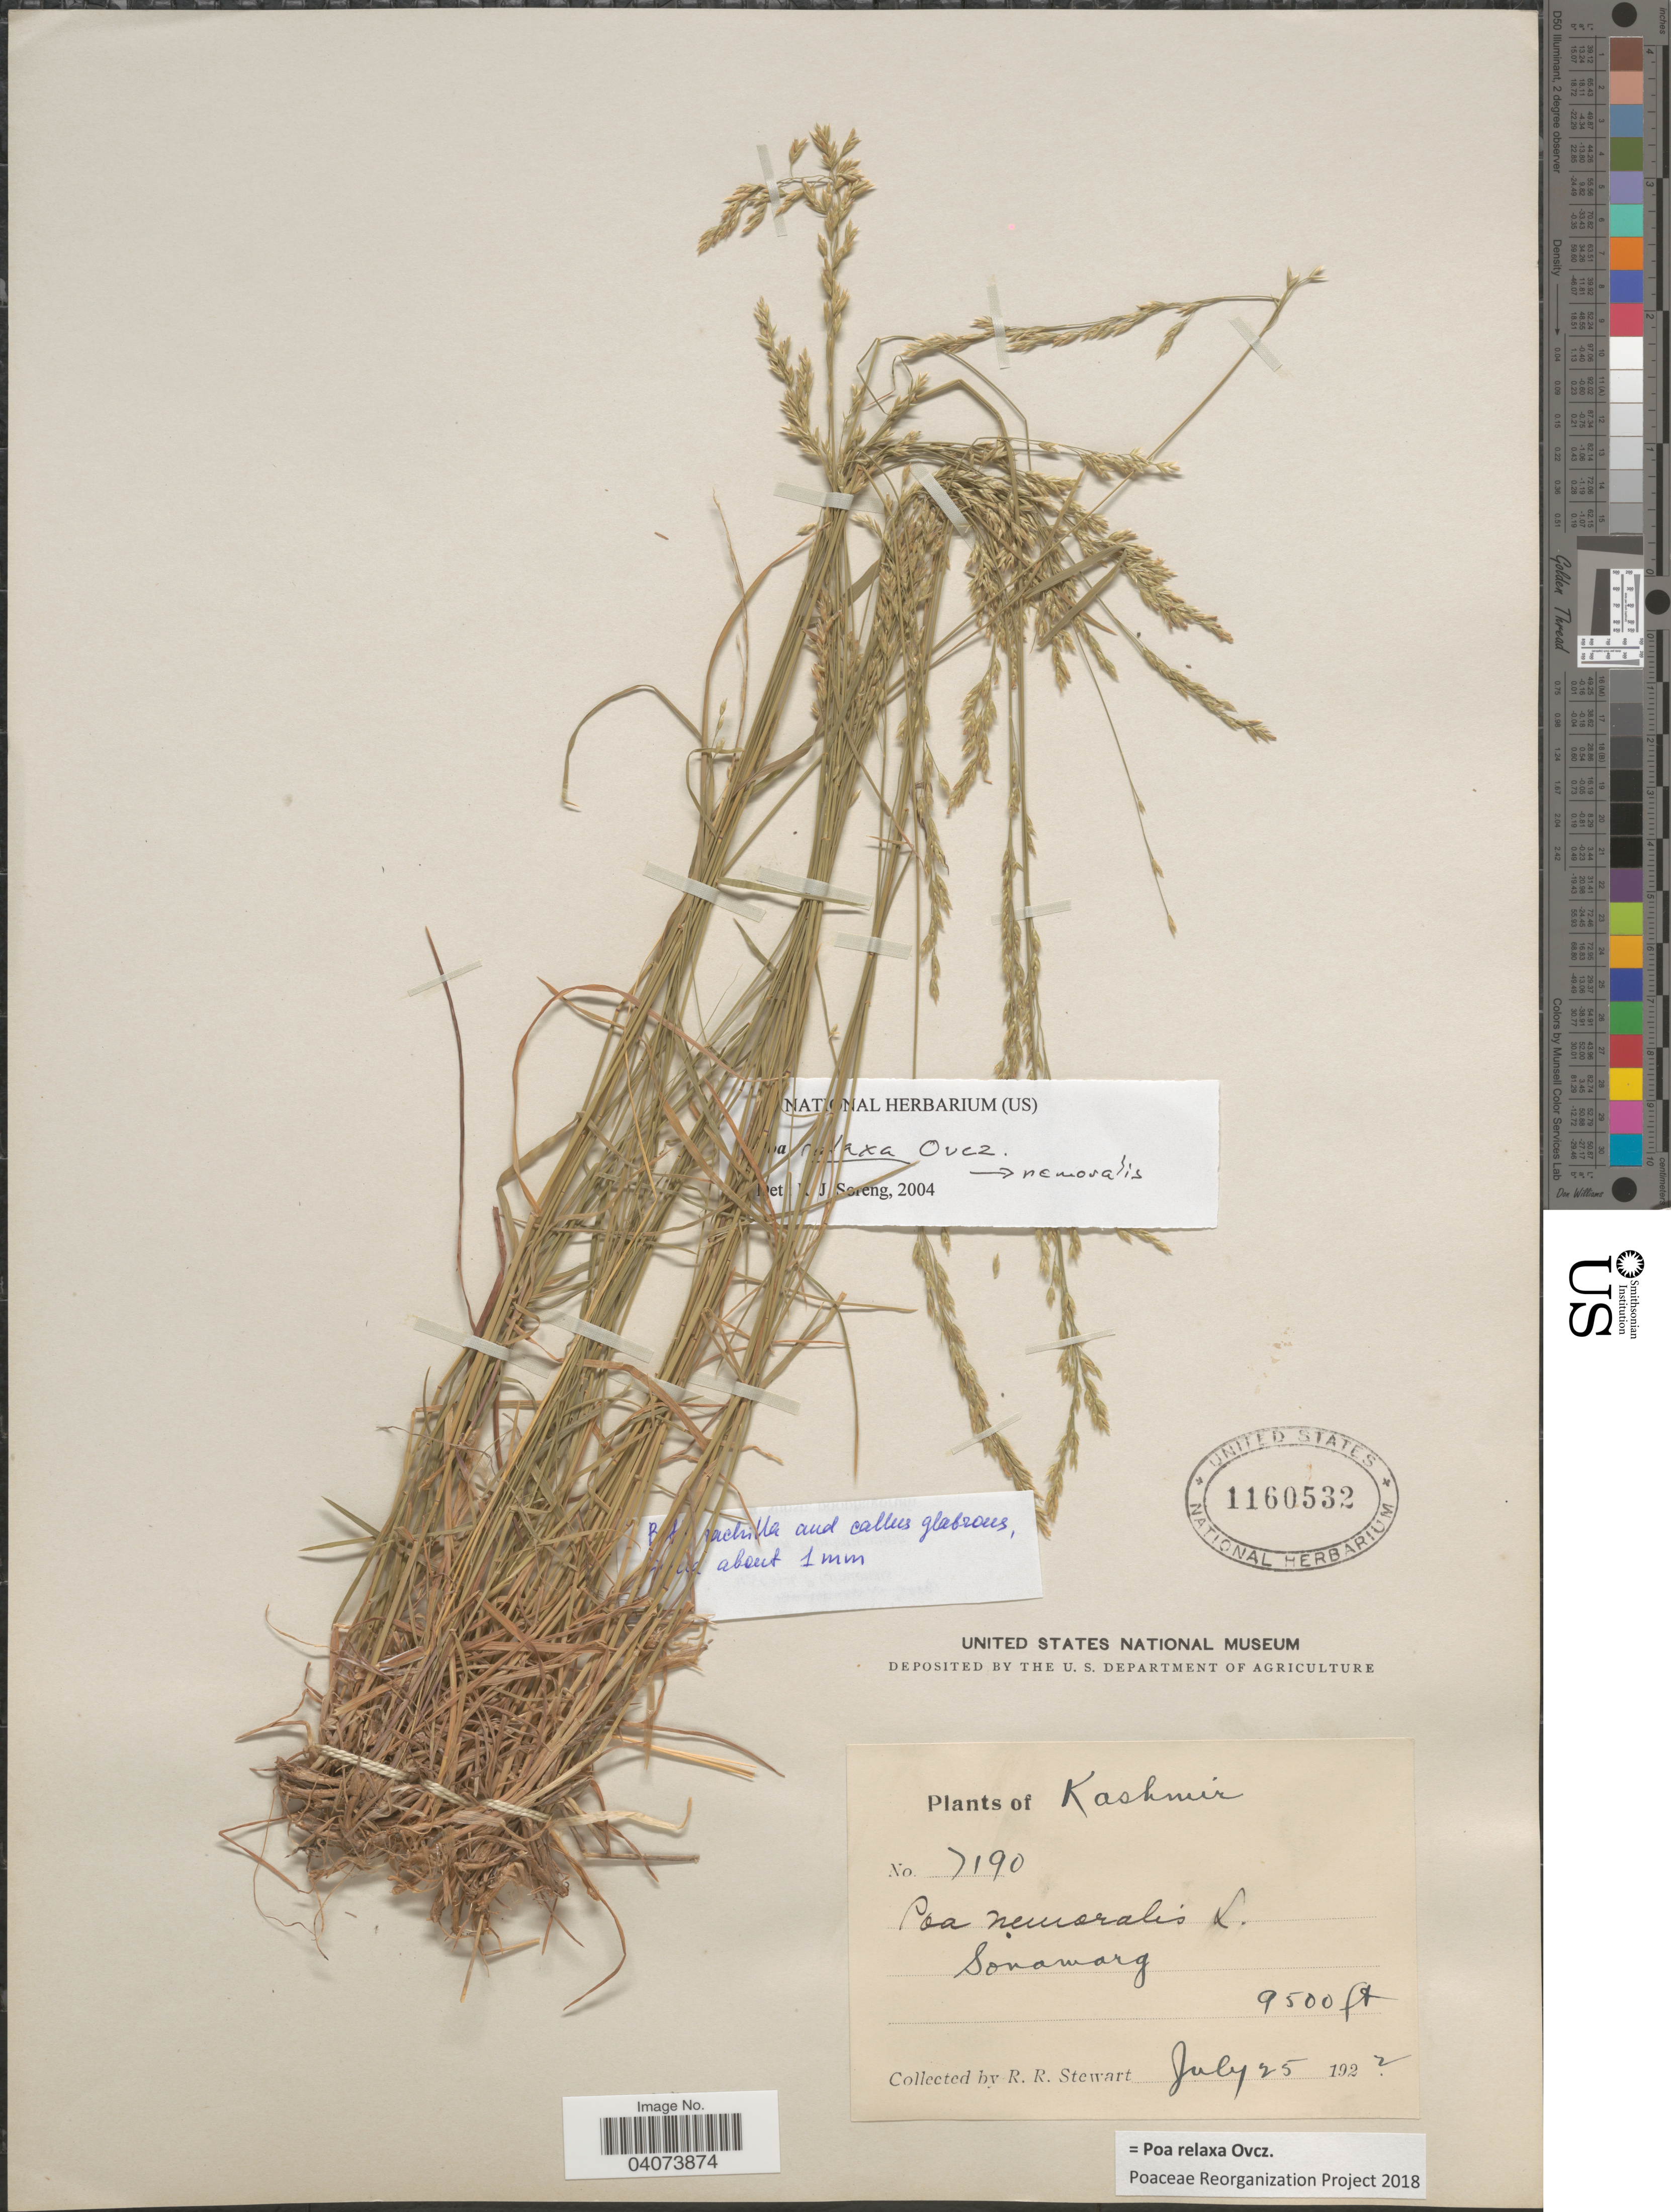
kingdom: Plantae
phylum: Tracheophyta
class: Liliopsida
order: Poales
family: Poaceae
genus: Poa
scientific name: Poa relaxa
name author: Ovcz.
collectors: R. Stewart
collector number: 7190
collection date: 1922-07-25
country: India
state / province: Jammu and Kashmir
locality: Kashmir. Sonamarg.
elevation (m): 2896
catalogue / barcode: US 1160532